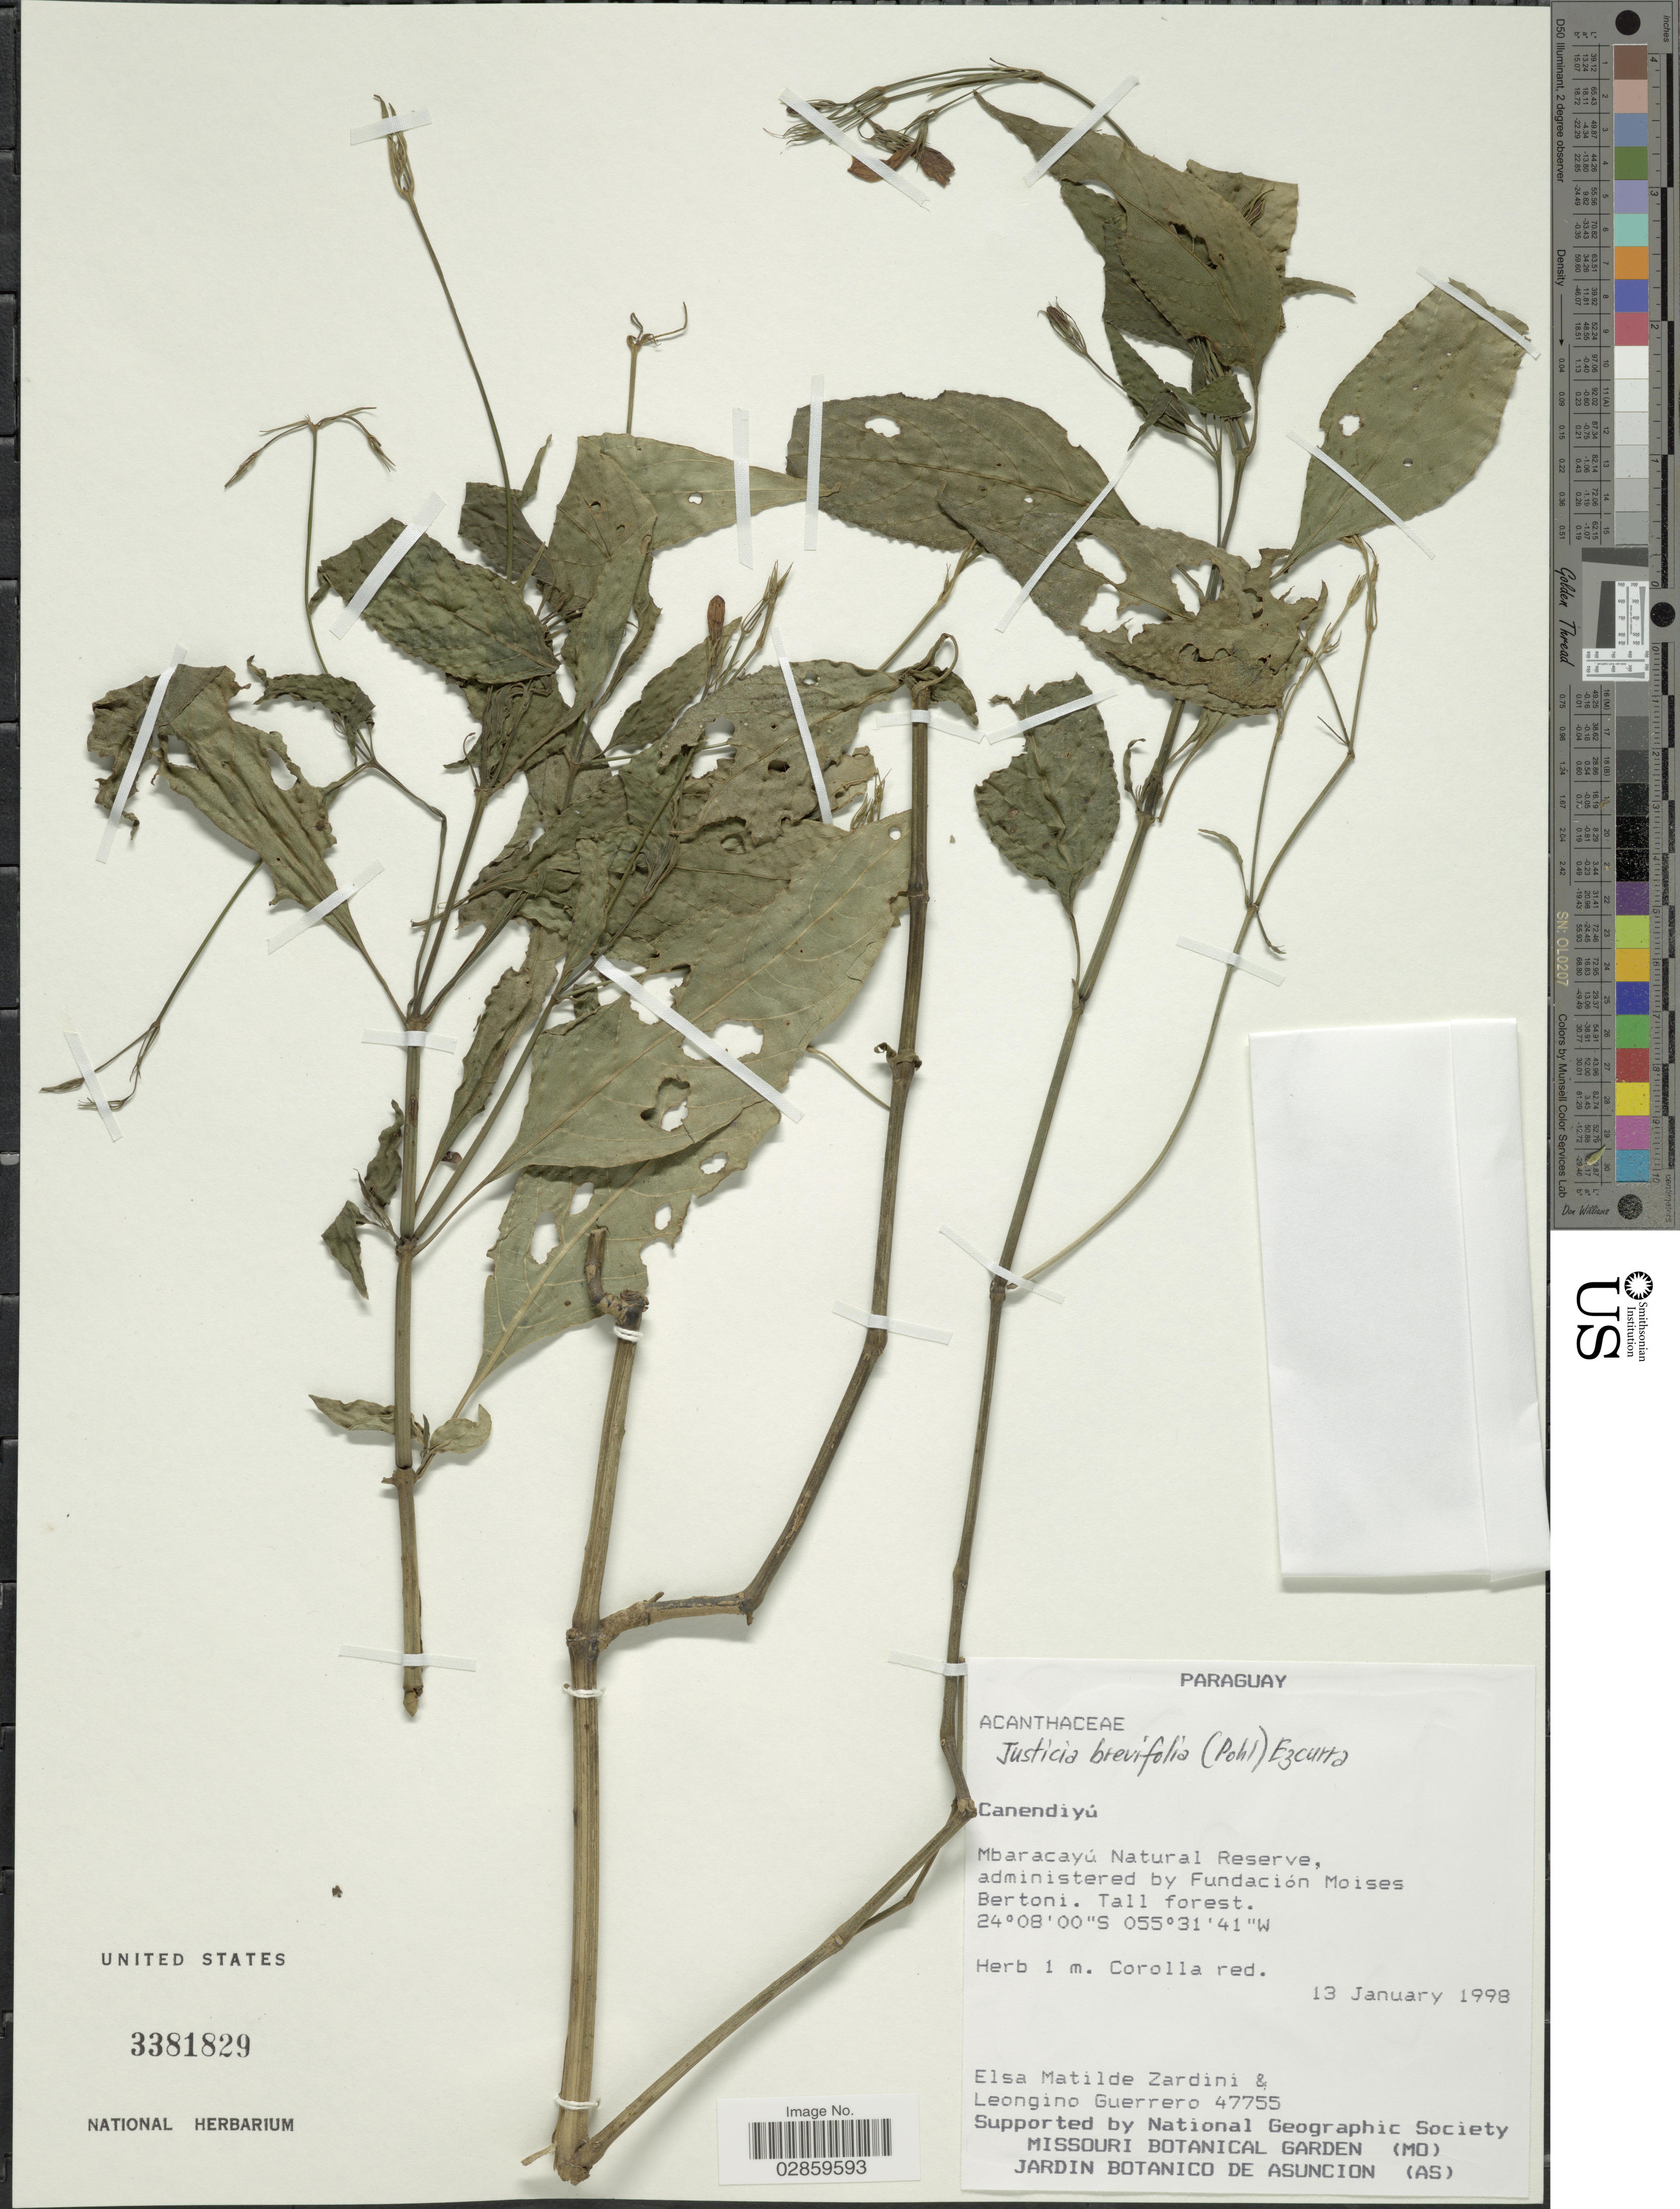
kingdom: Plantae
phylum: Tracheophyta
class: Magnoliopsida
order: Lamiales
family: Acanthaceae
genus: Ruellia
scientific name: Ruellia brevifolia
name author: (Pohl) C. Ezcurra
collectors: E. M. Zardini & L. Guerrero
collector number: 47755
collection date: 1998-01-13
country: Paraguay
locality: Canendiyú. Mbaracayú Natural Reserve, administered by Fundación Moises Bertoni.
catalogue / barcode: US 3381829